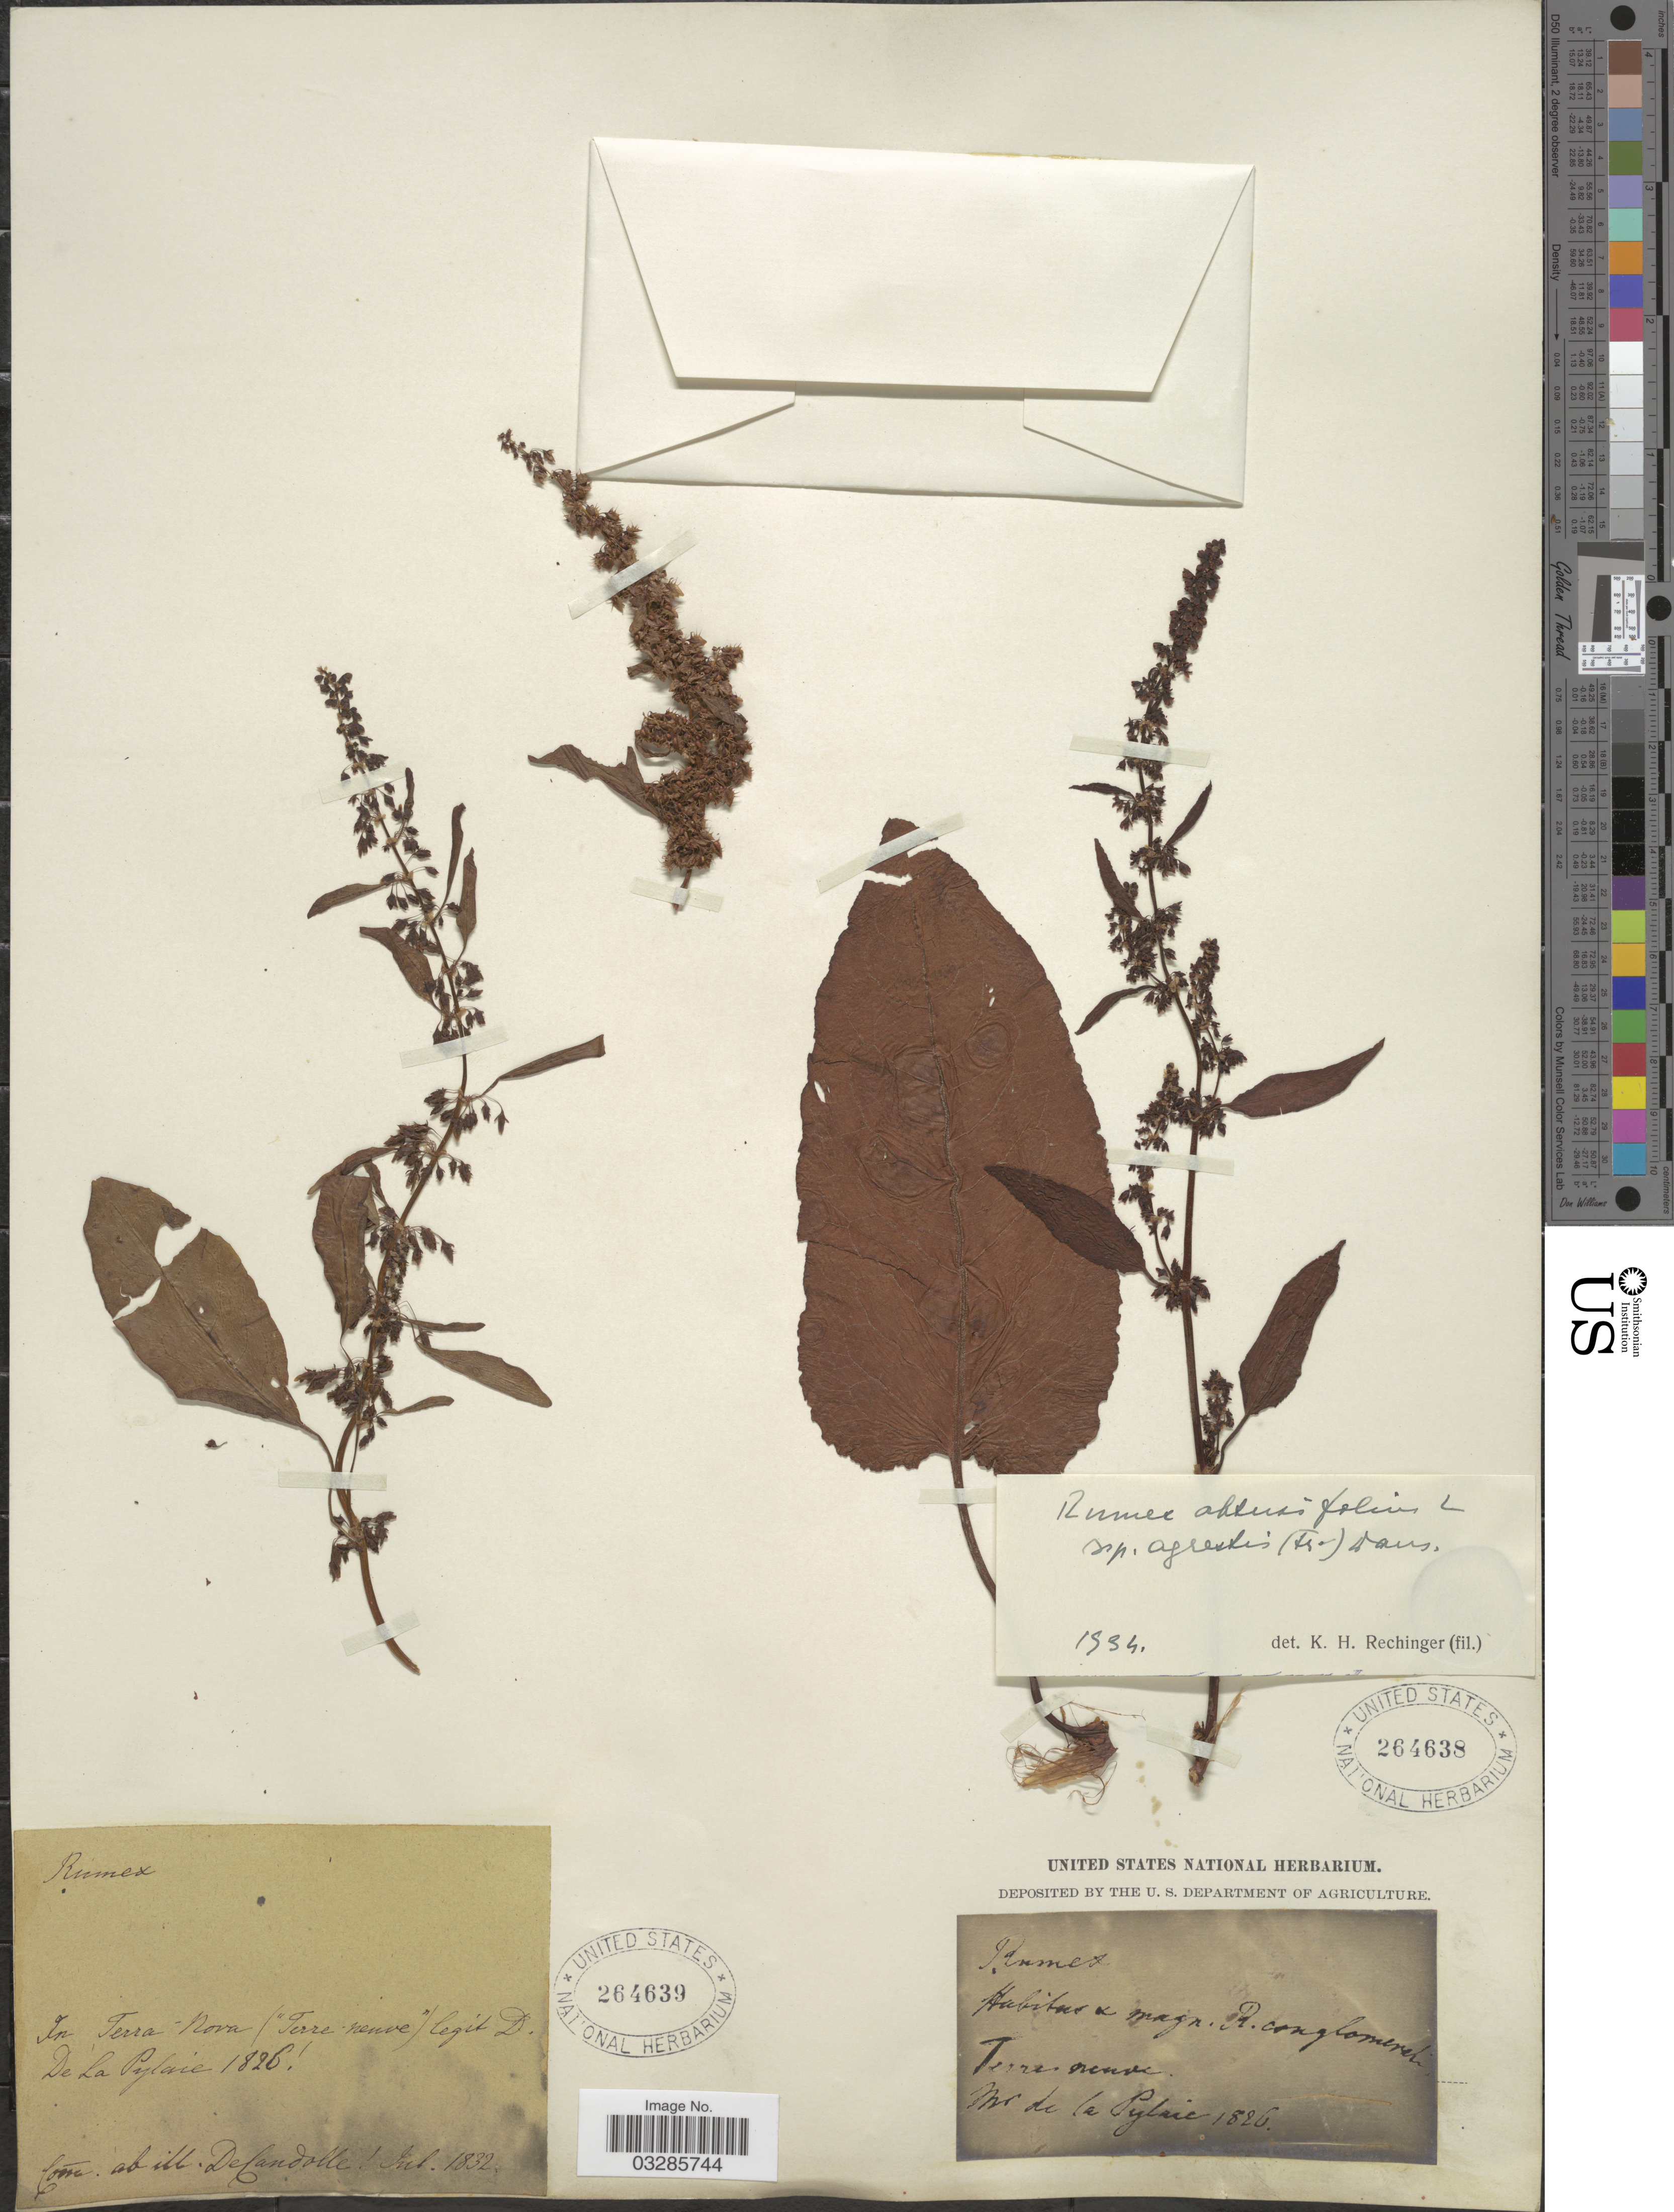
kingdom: Plantae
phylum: Tracheophyta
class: Magnoliopsida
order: Caryophyllales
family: Polygonaceae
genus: Rumex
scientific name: Rumex obtusifolius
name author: L.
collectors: M. De la Pylaie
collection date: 1826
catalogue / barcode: US 264638-2